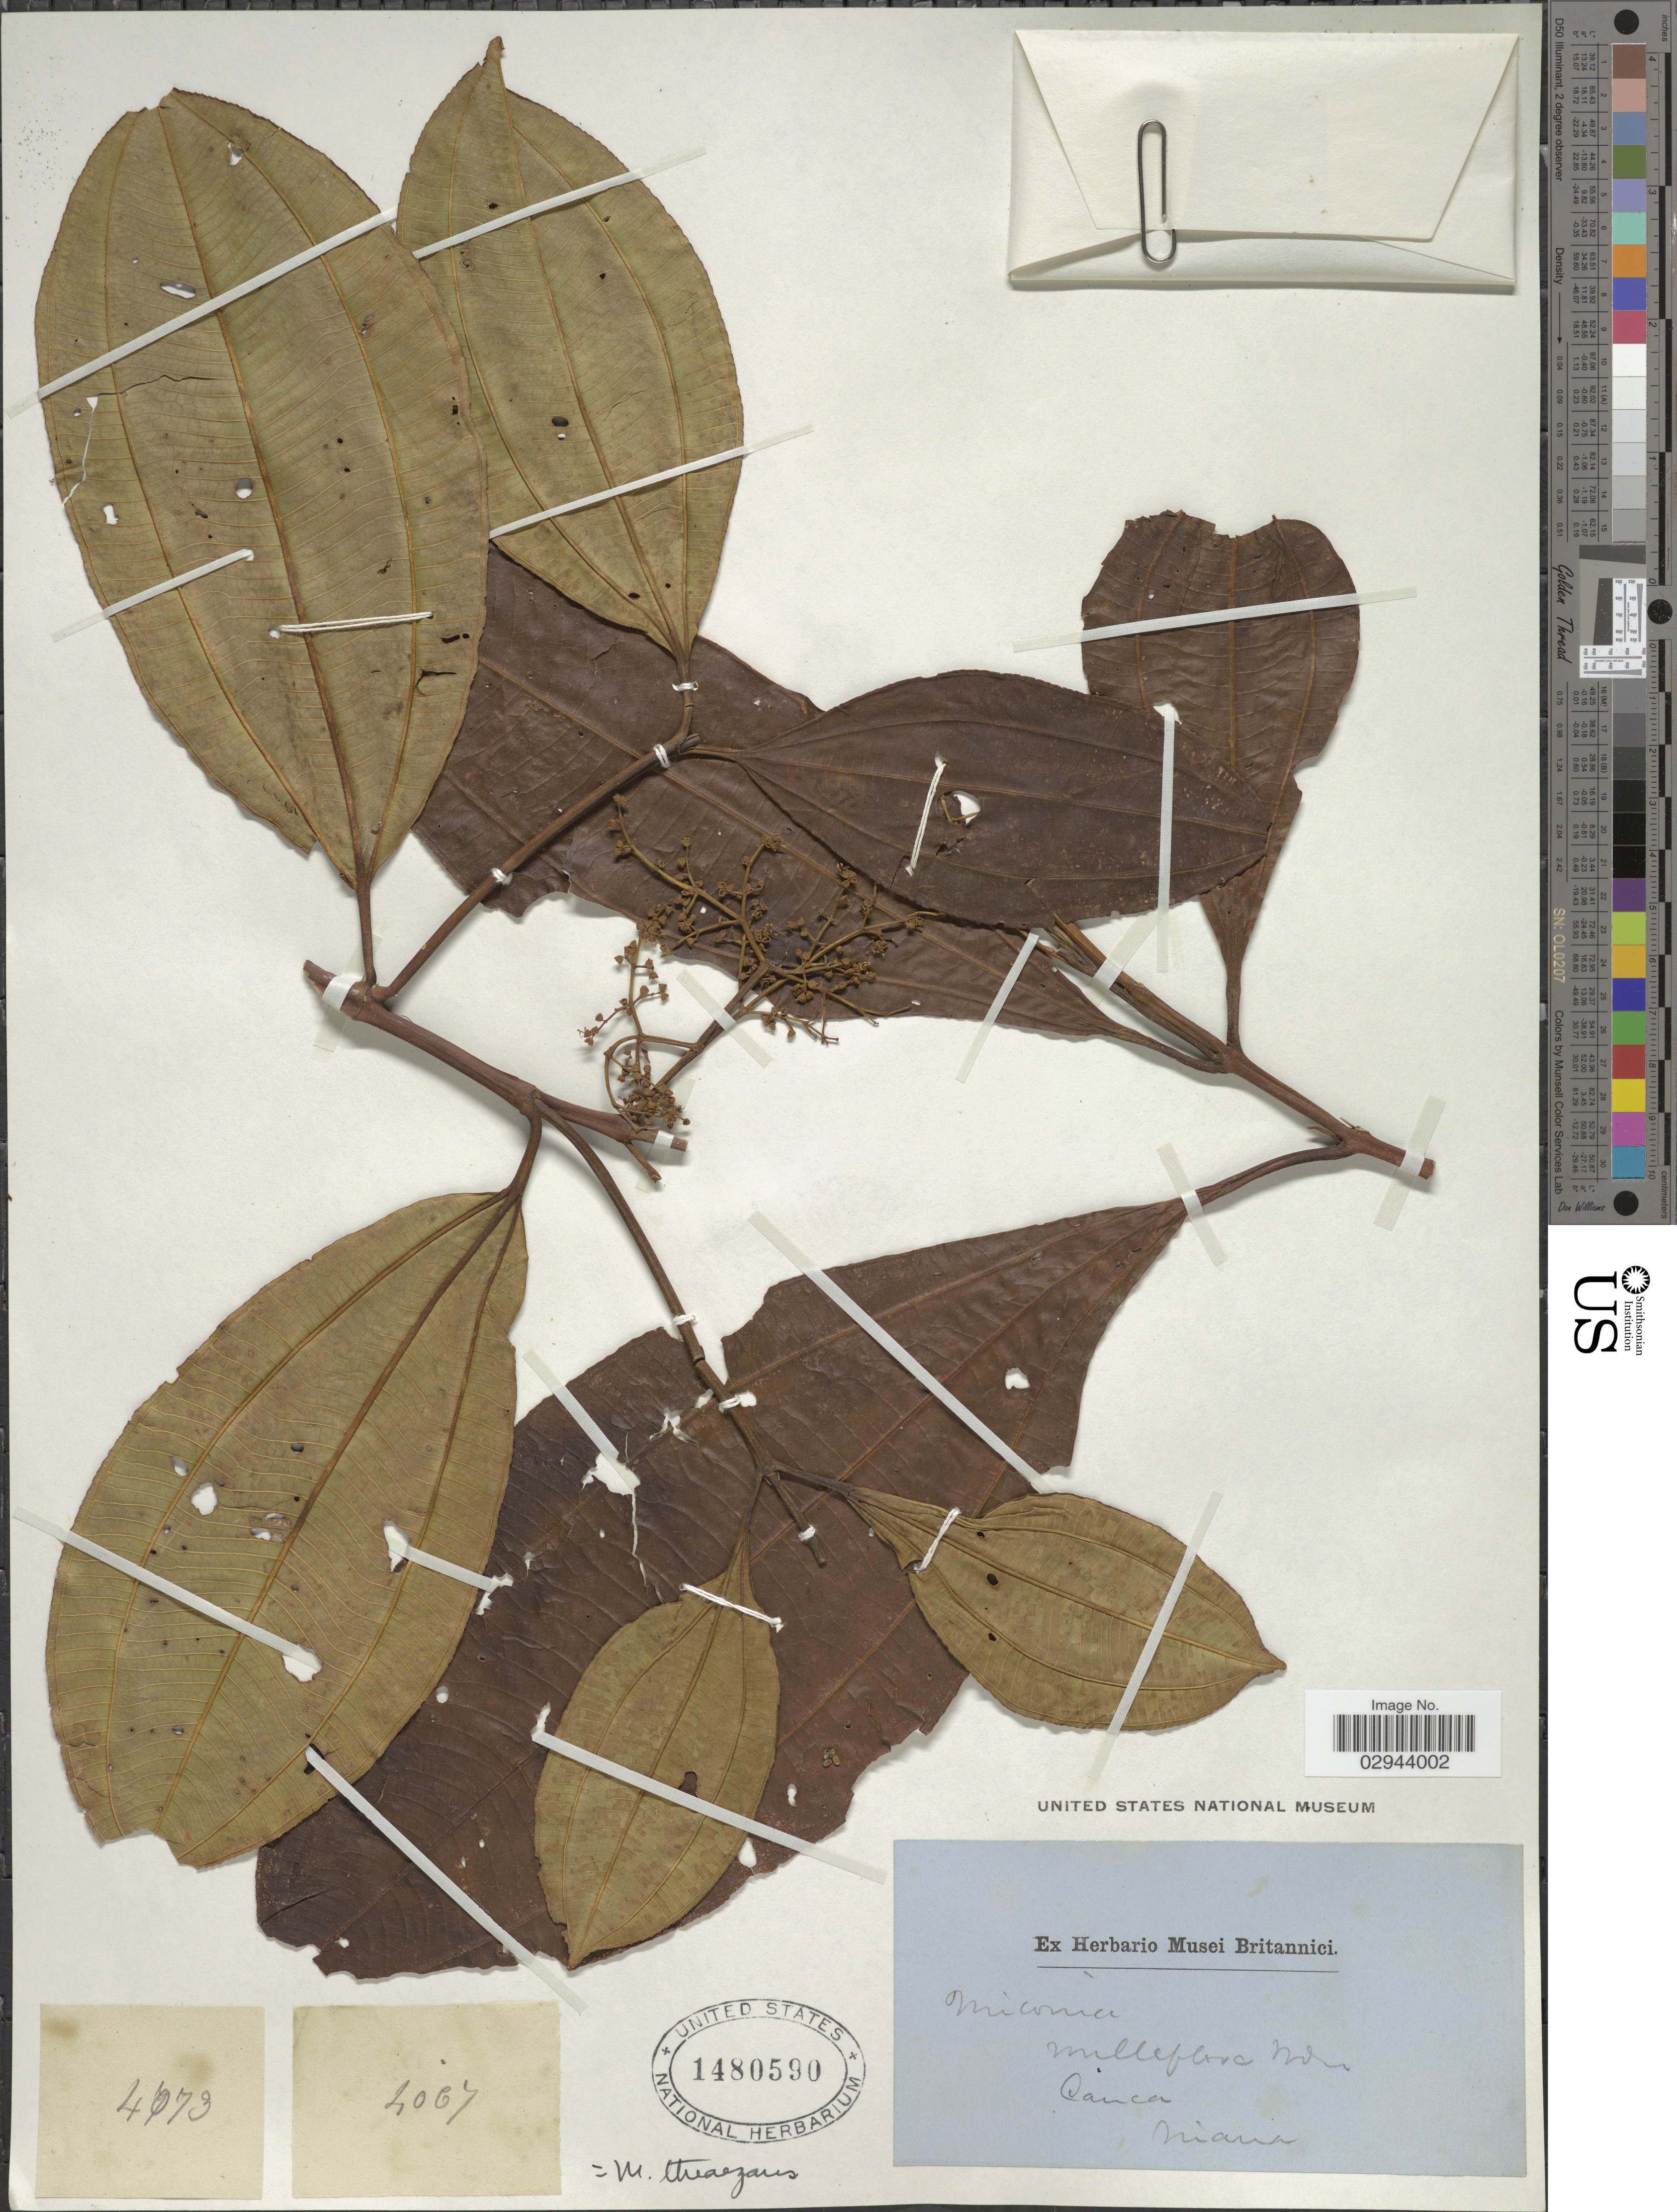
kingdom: Plantae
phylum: Tracheophyta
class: Magnoliopsida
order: Myrtales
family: Melastomataceae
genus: Miconia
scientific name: Miconia theizans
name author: (Bonpl.) Cogn.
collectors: Triana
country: Colombia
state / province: Cauca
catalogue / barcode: US 1480590